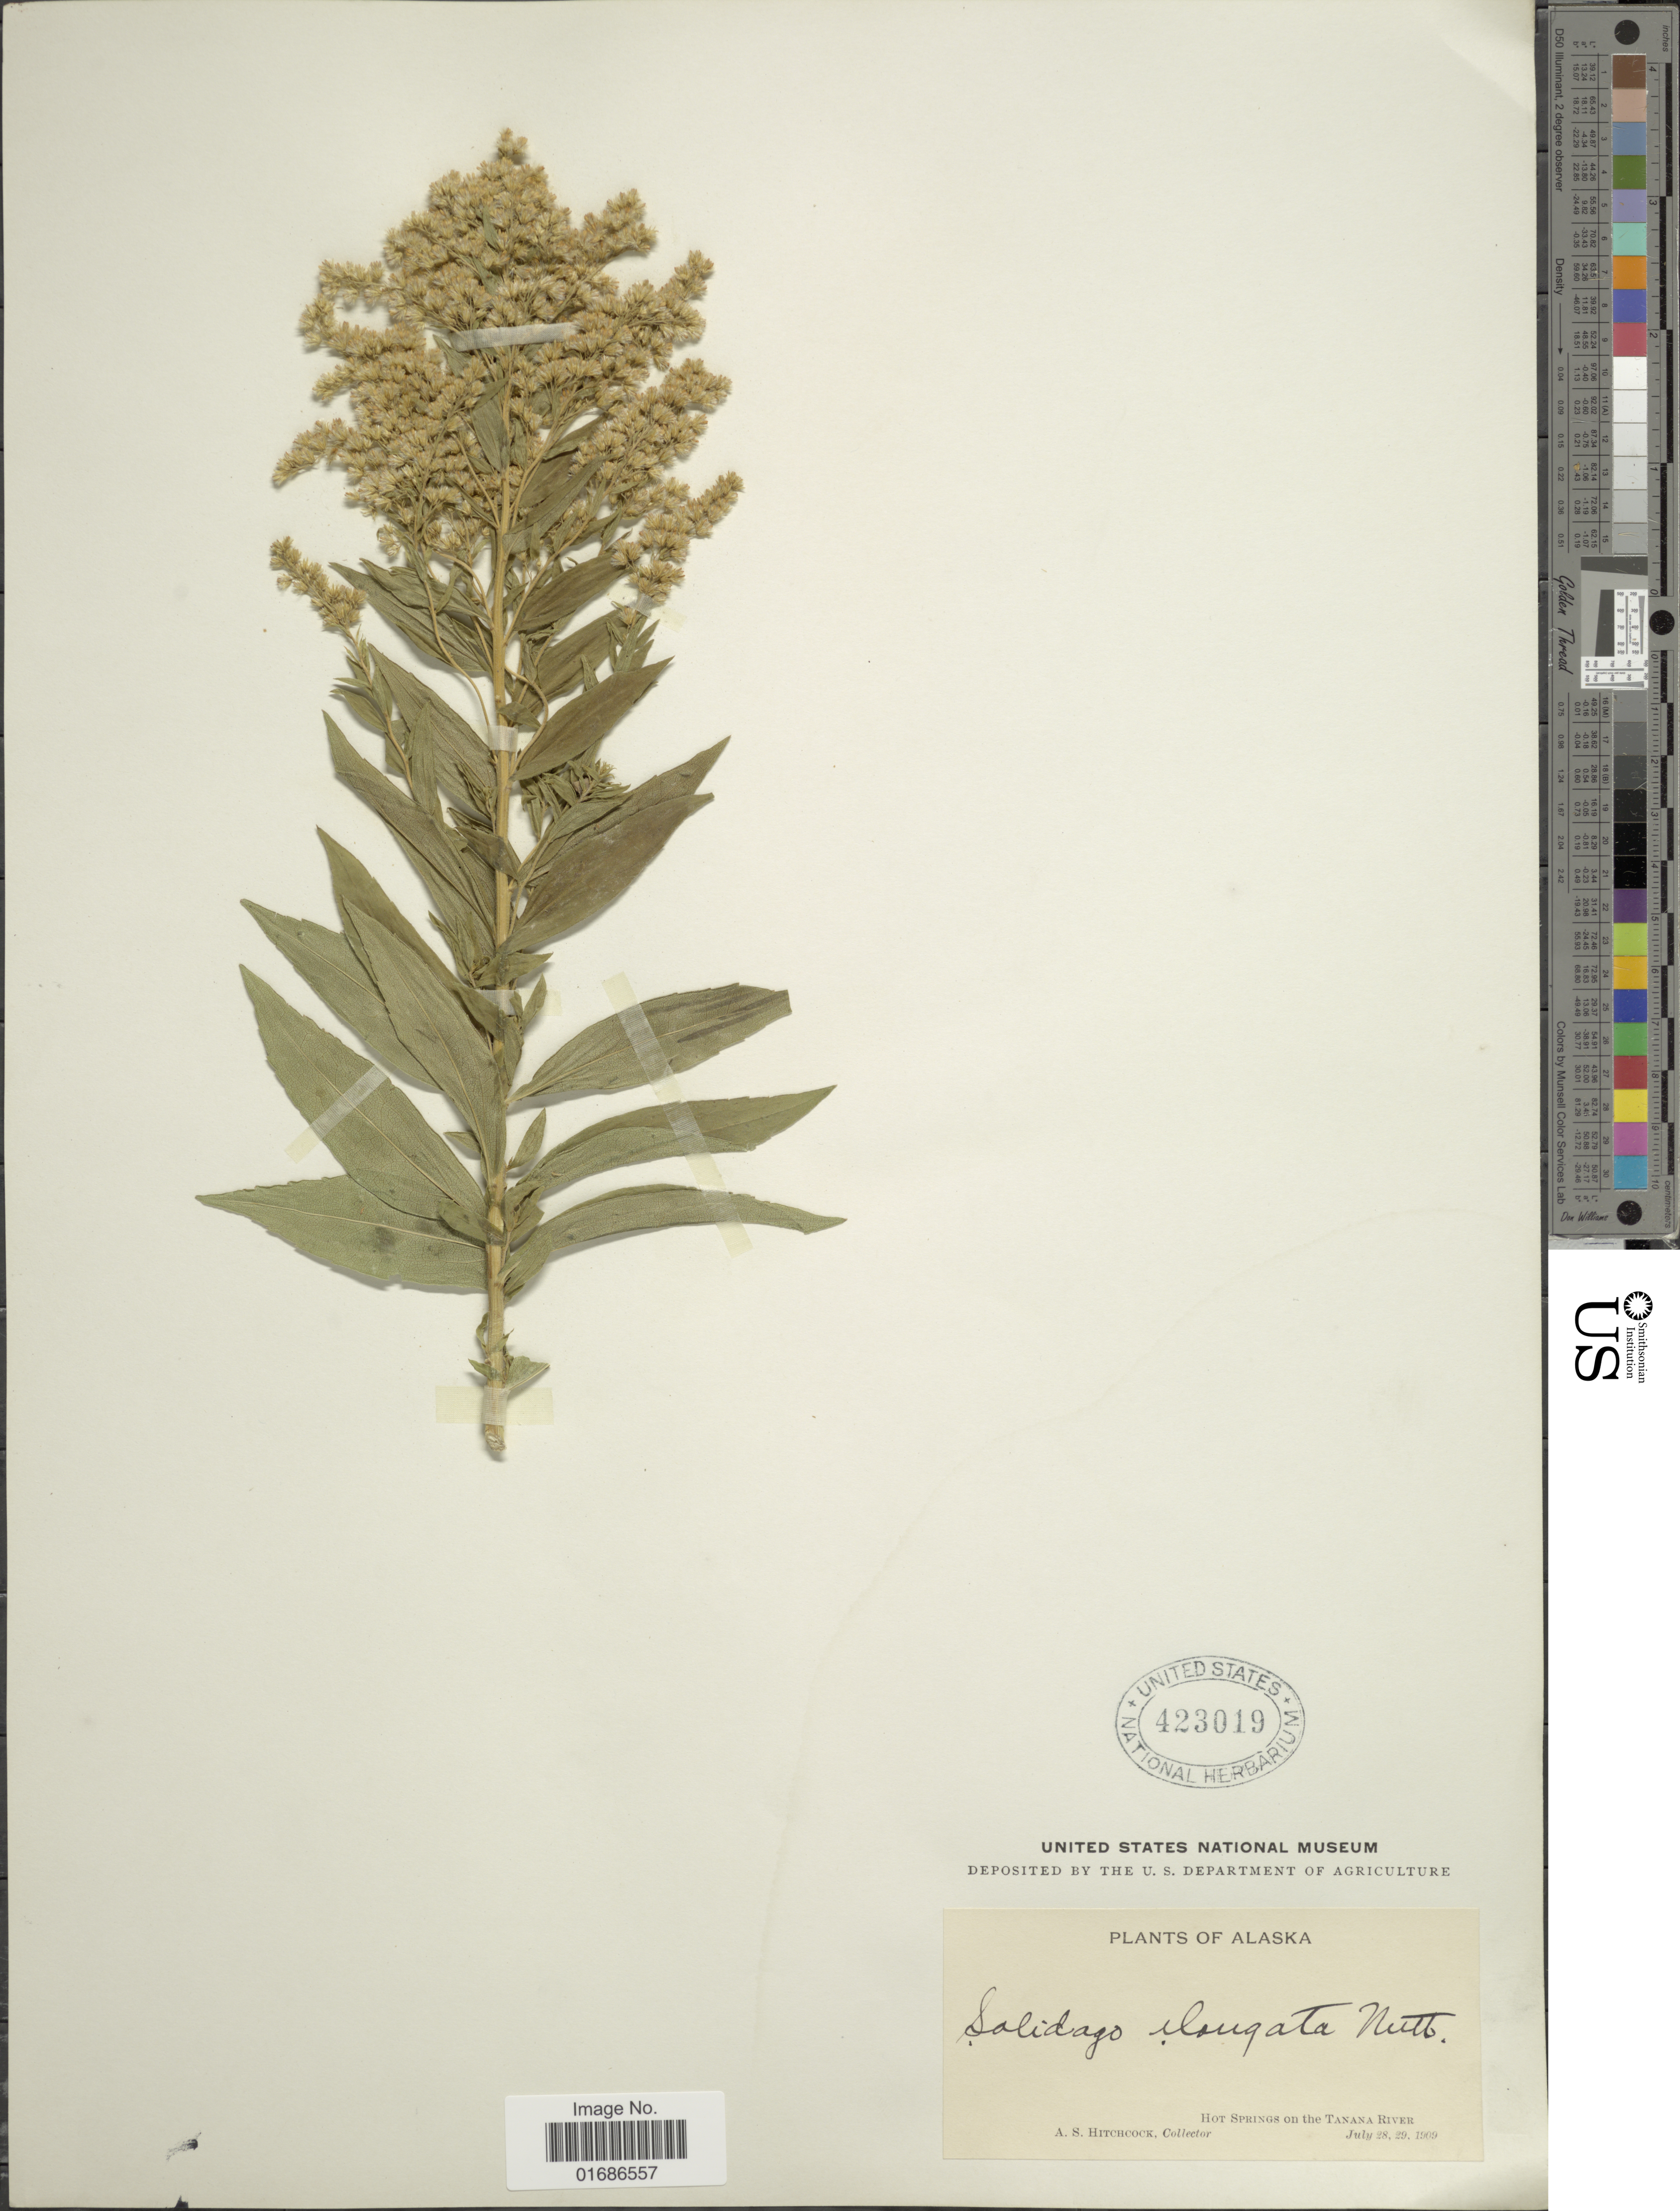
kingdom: Plantae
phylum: Tracheophyta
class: Magnoliopsida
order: Asterales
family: Asteraceae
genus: Solidago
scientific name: Solidago elongata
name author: Nutt.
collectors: A. S. Hitchcock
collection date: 1909-07-28/1909-07-29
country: United States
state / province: Alaska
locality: Hot Springs on the Tanana River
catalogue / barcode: US 423019